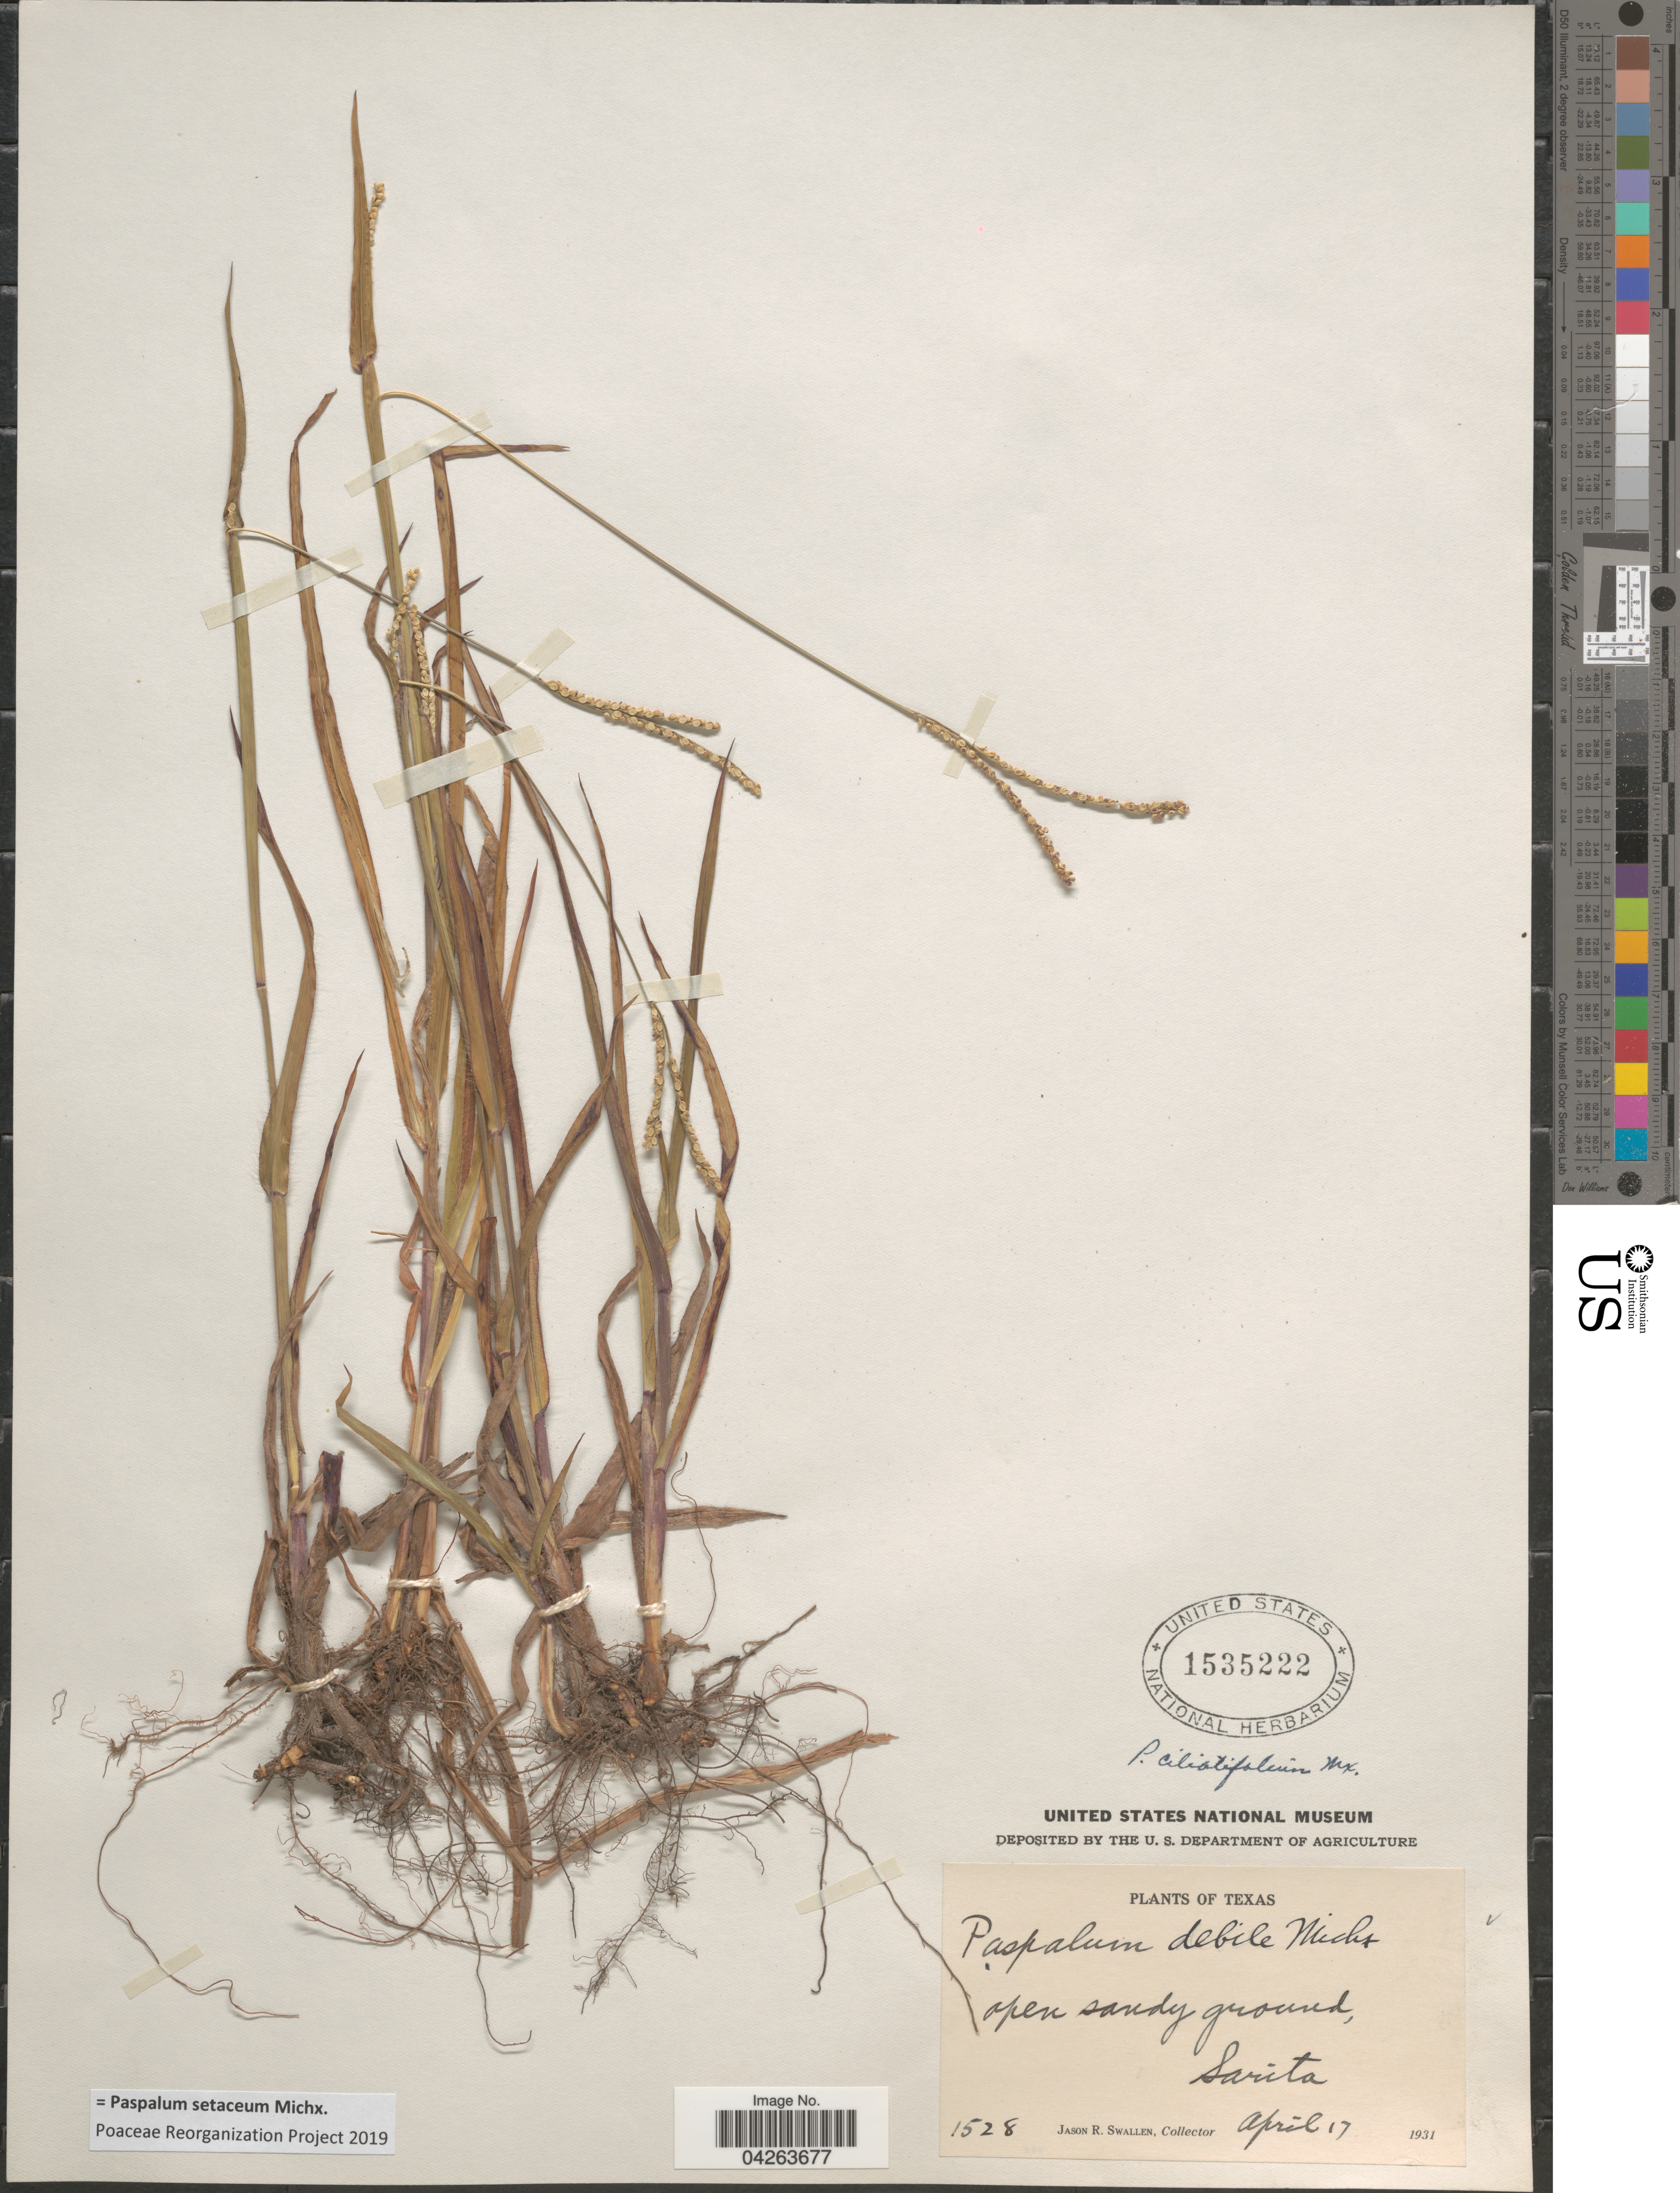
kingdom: Plantae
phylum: Tracheophyta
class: Liliopsida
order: Poales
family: Poaceae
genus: Paspalum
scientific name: Paspalum setaceum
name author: Michx.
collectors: J. R. Swallen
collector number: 1528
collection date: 1931-04-17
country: United States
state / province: Texas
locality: Open sandy ground, Sarita.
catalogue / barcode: US 1535222